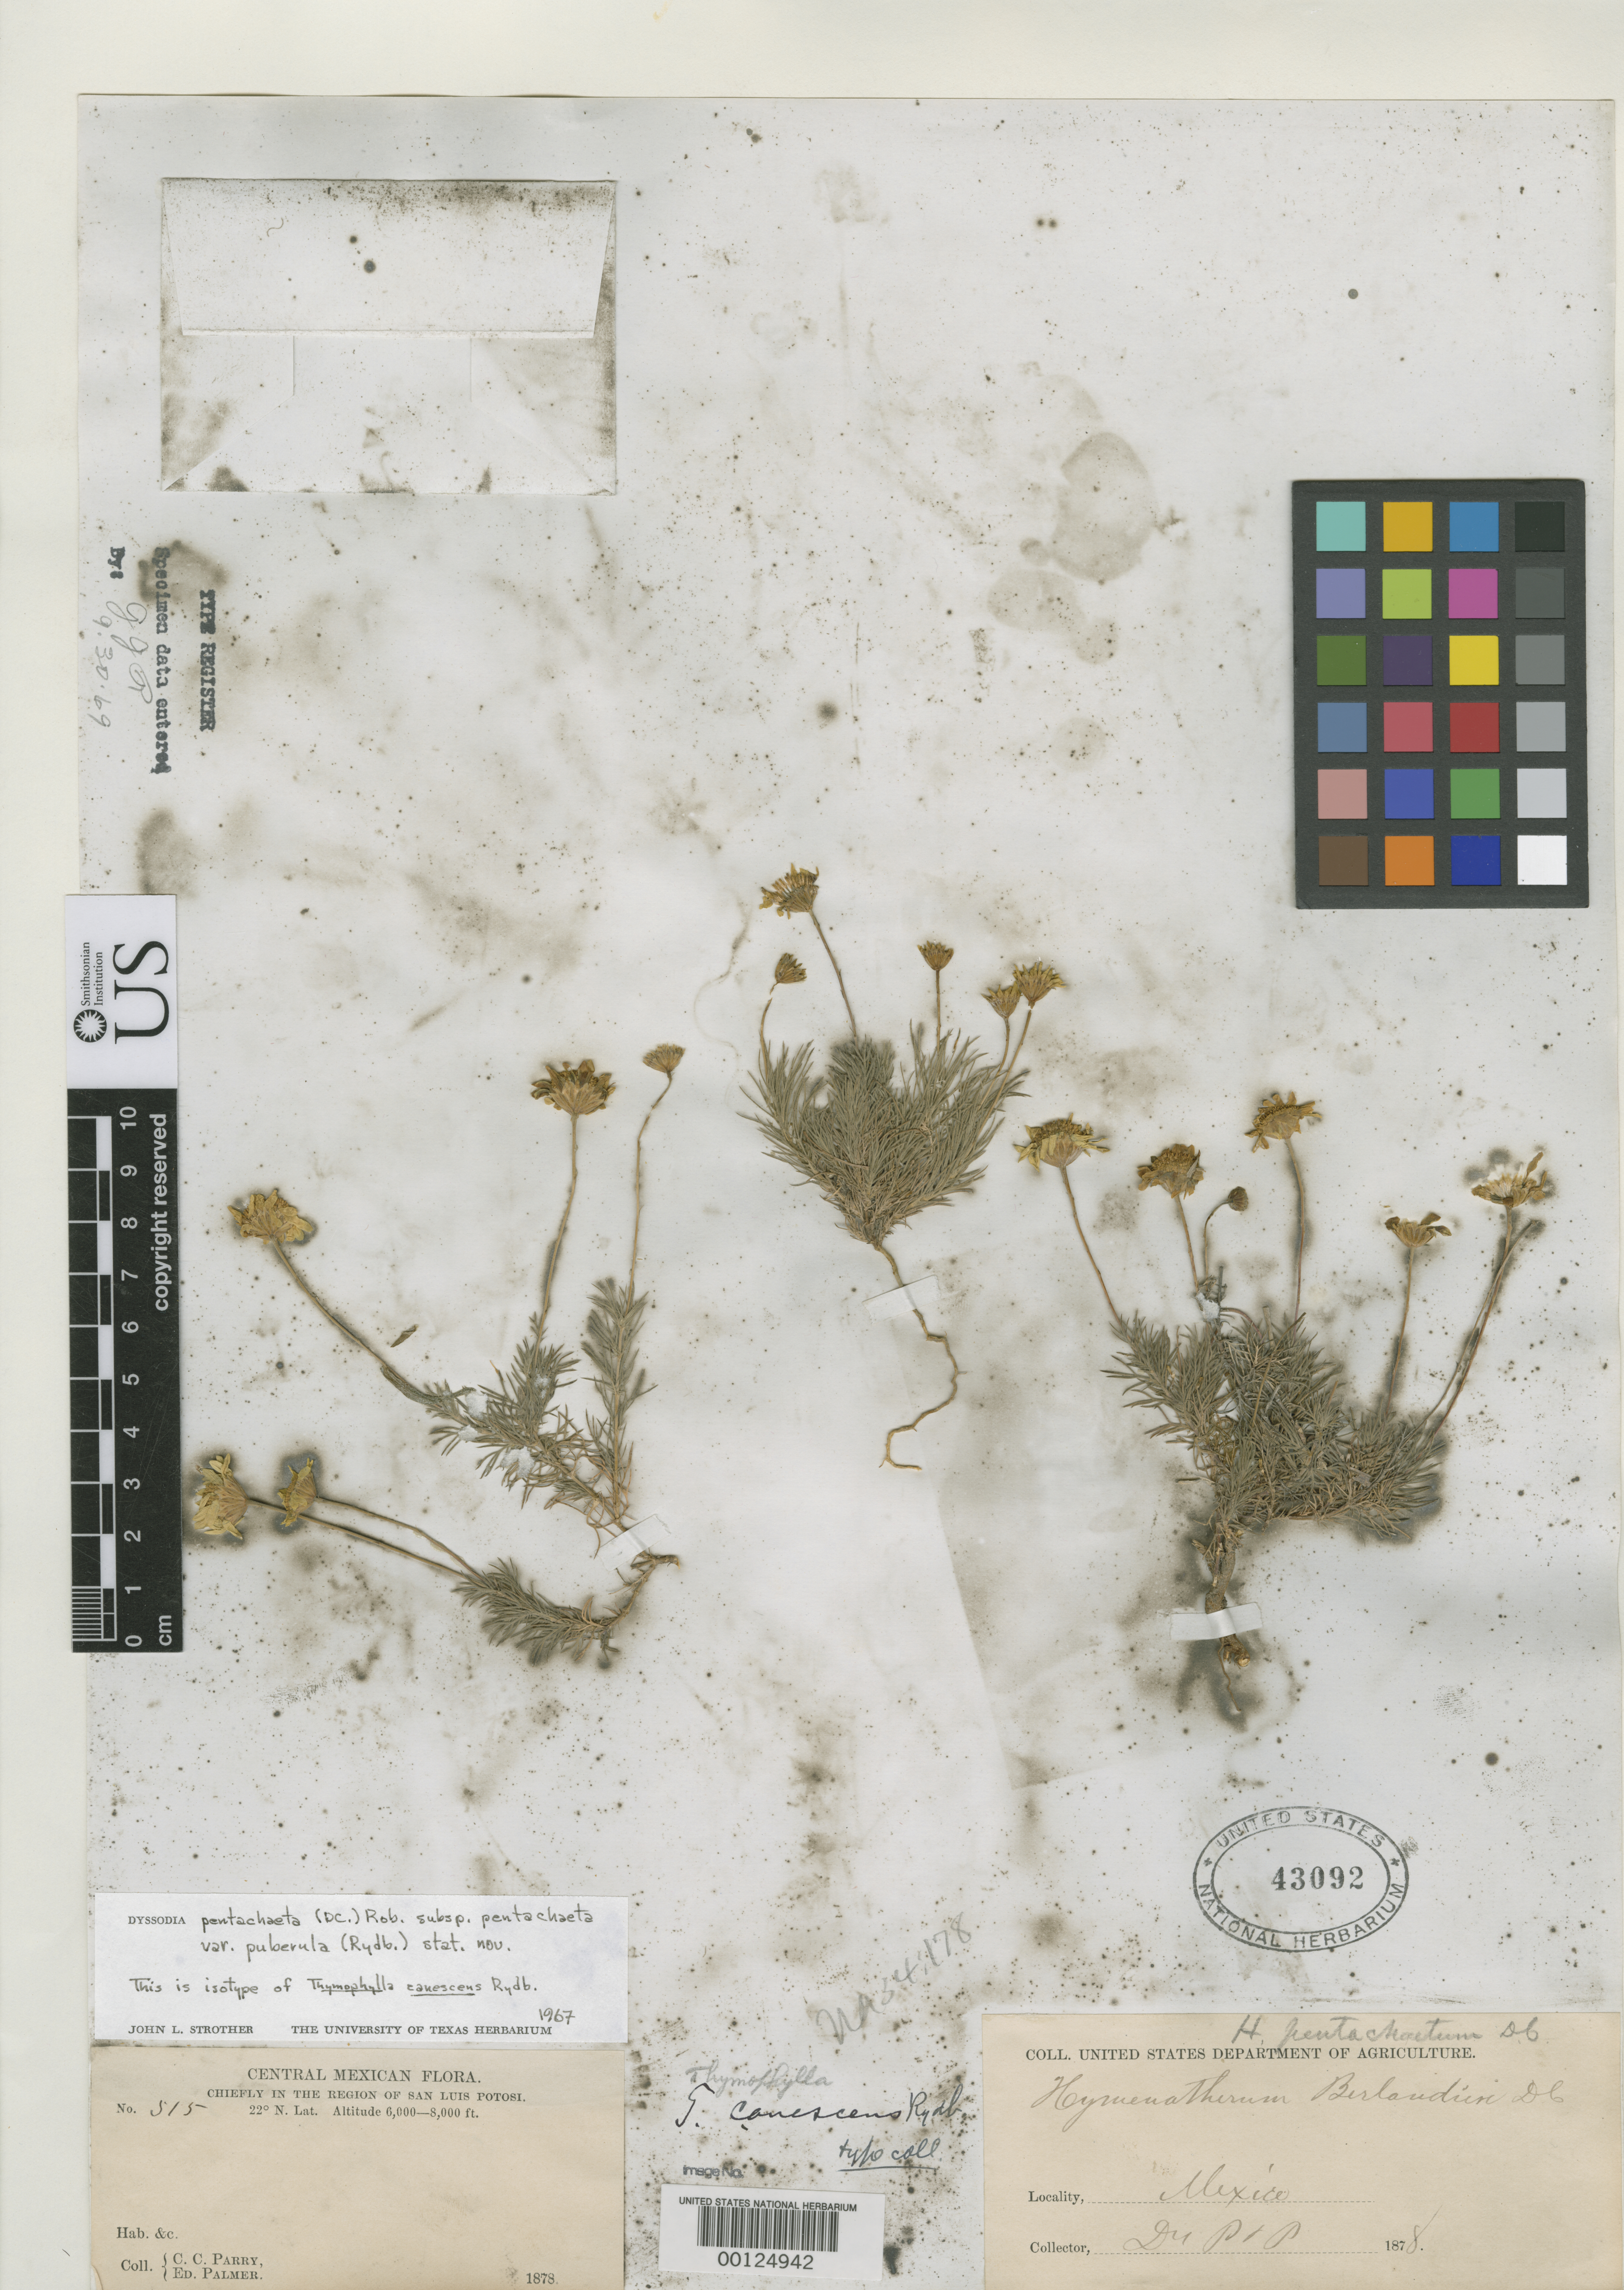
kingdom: Plantae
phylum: Tracheophyta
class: Magnoliopsida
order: Asterales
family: Asteraceae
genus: Thymophylla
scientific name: Thymophylla canescens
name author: Rydb.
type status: Isotype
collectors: C. C. Parry & E. Palmer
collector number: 515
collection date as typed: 1878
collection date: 1878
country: Mexico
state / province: San Luis Potosi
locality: In region of San Luis Potosi.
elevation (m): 1829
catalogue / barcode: US 43092